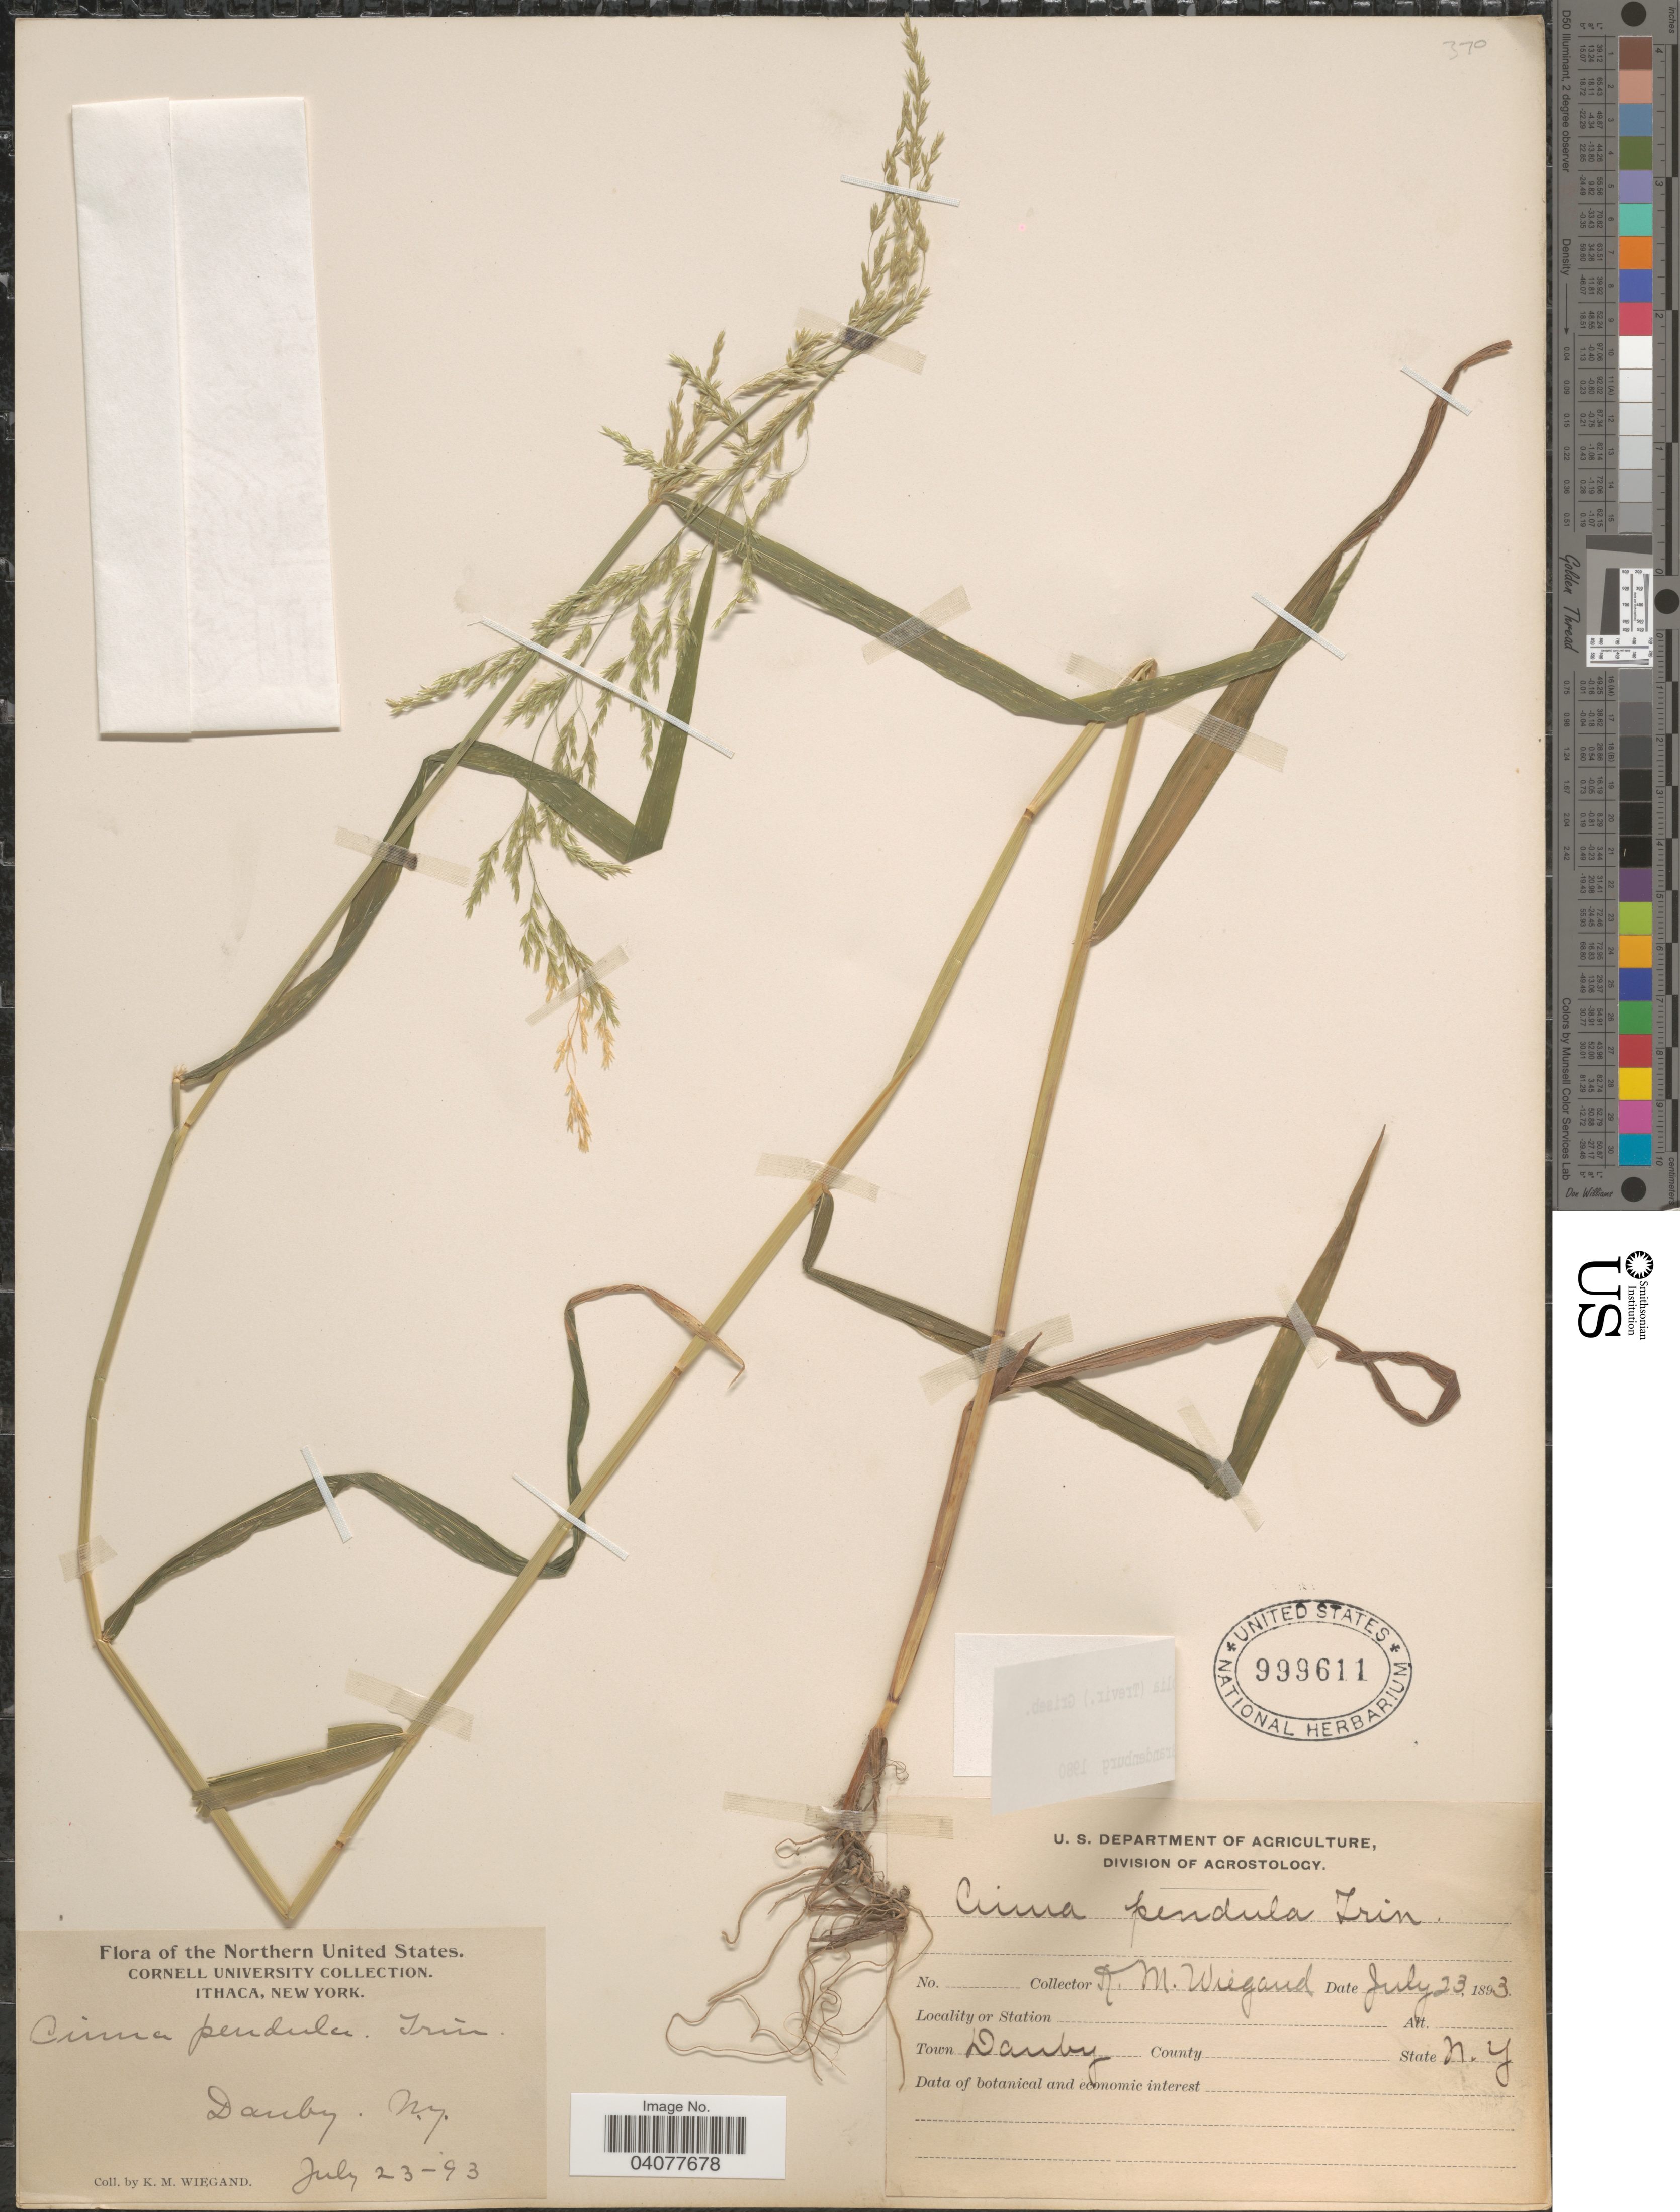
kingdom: Plantae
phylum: Tracheophyta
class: Liliopsida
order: Poales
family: Poaceae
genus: Cinna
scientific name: Cinna latifolia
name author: (Trevir. ex Goeppert) Griseb.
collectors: K. M. Wiegand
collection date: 1893-07-23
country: United States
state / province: New York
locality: Northern United States. Danby.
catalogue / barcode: US 999611